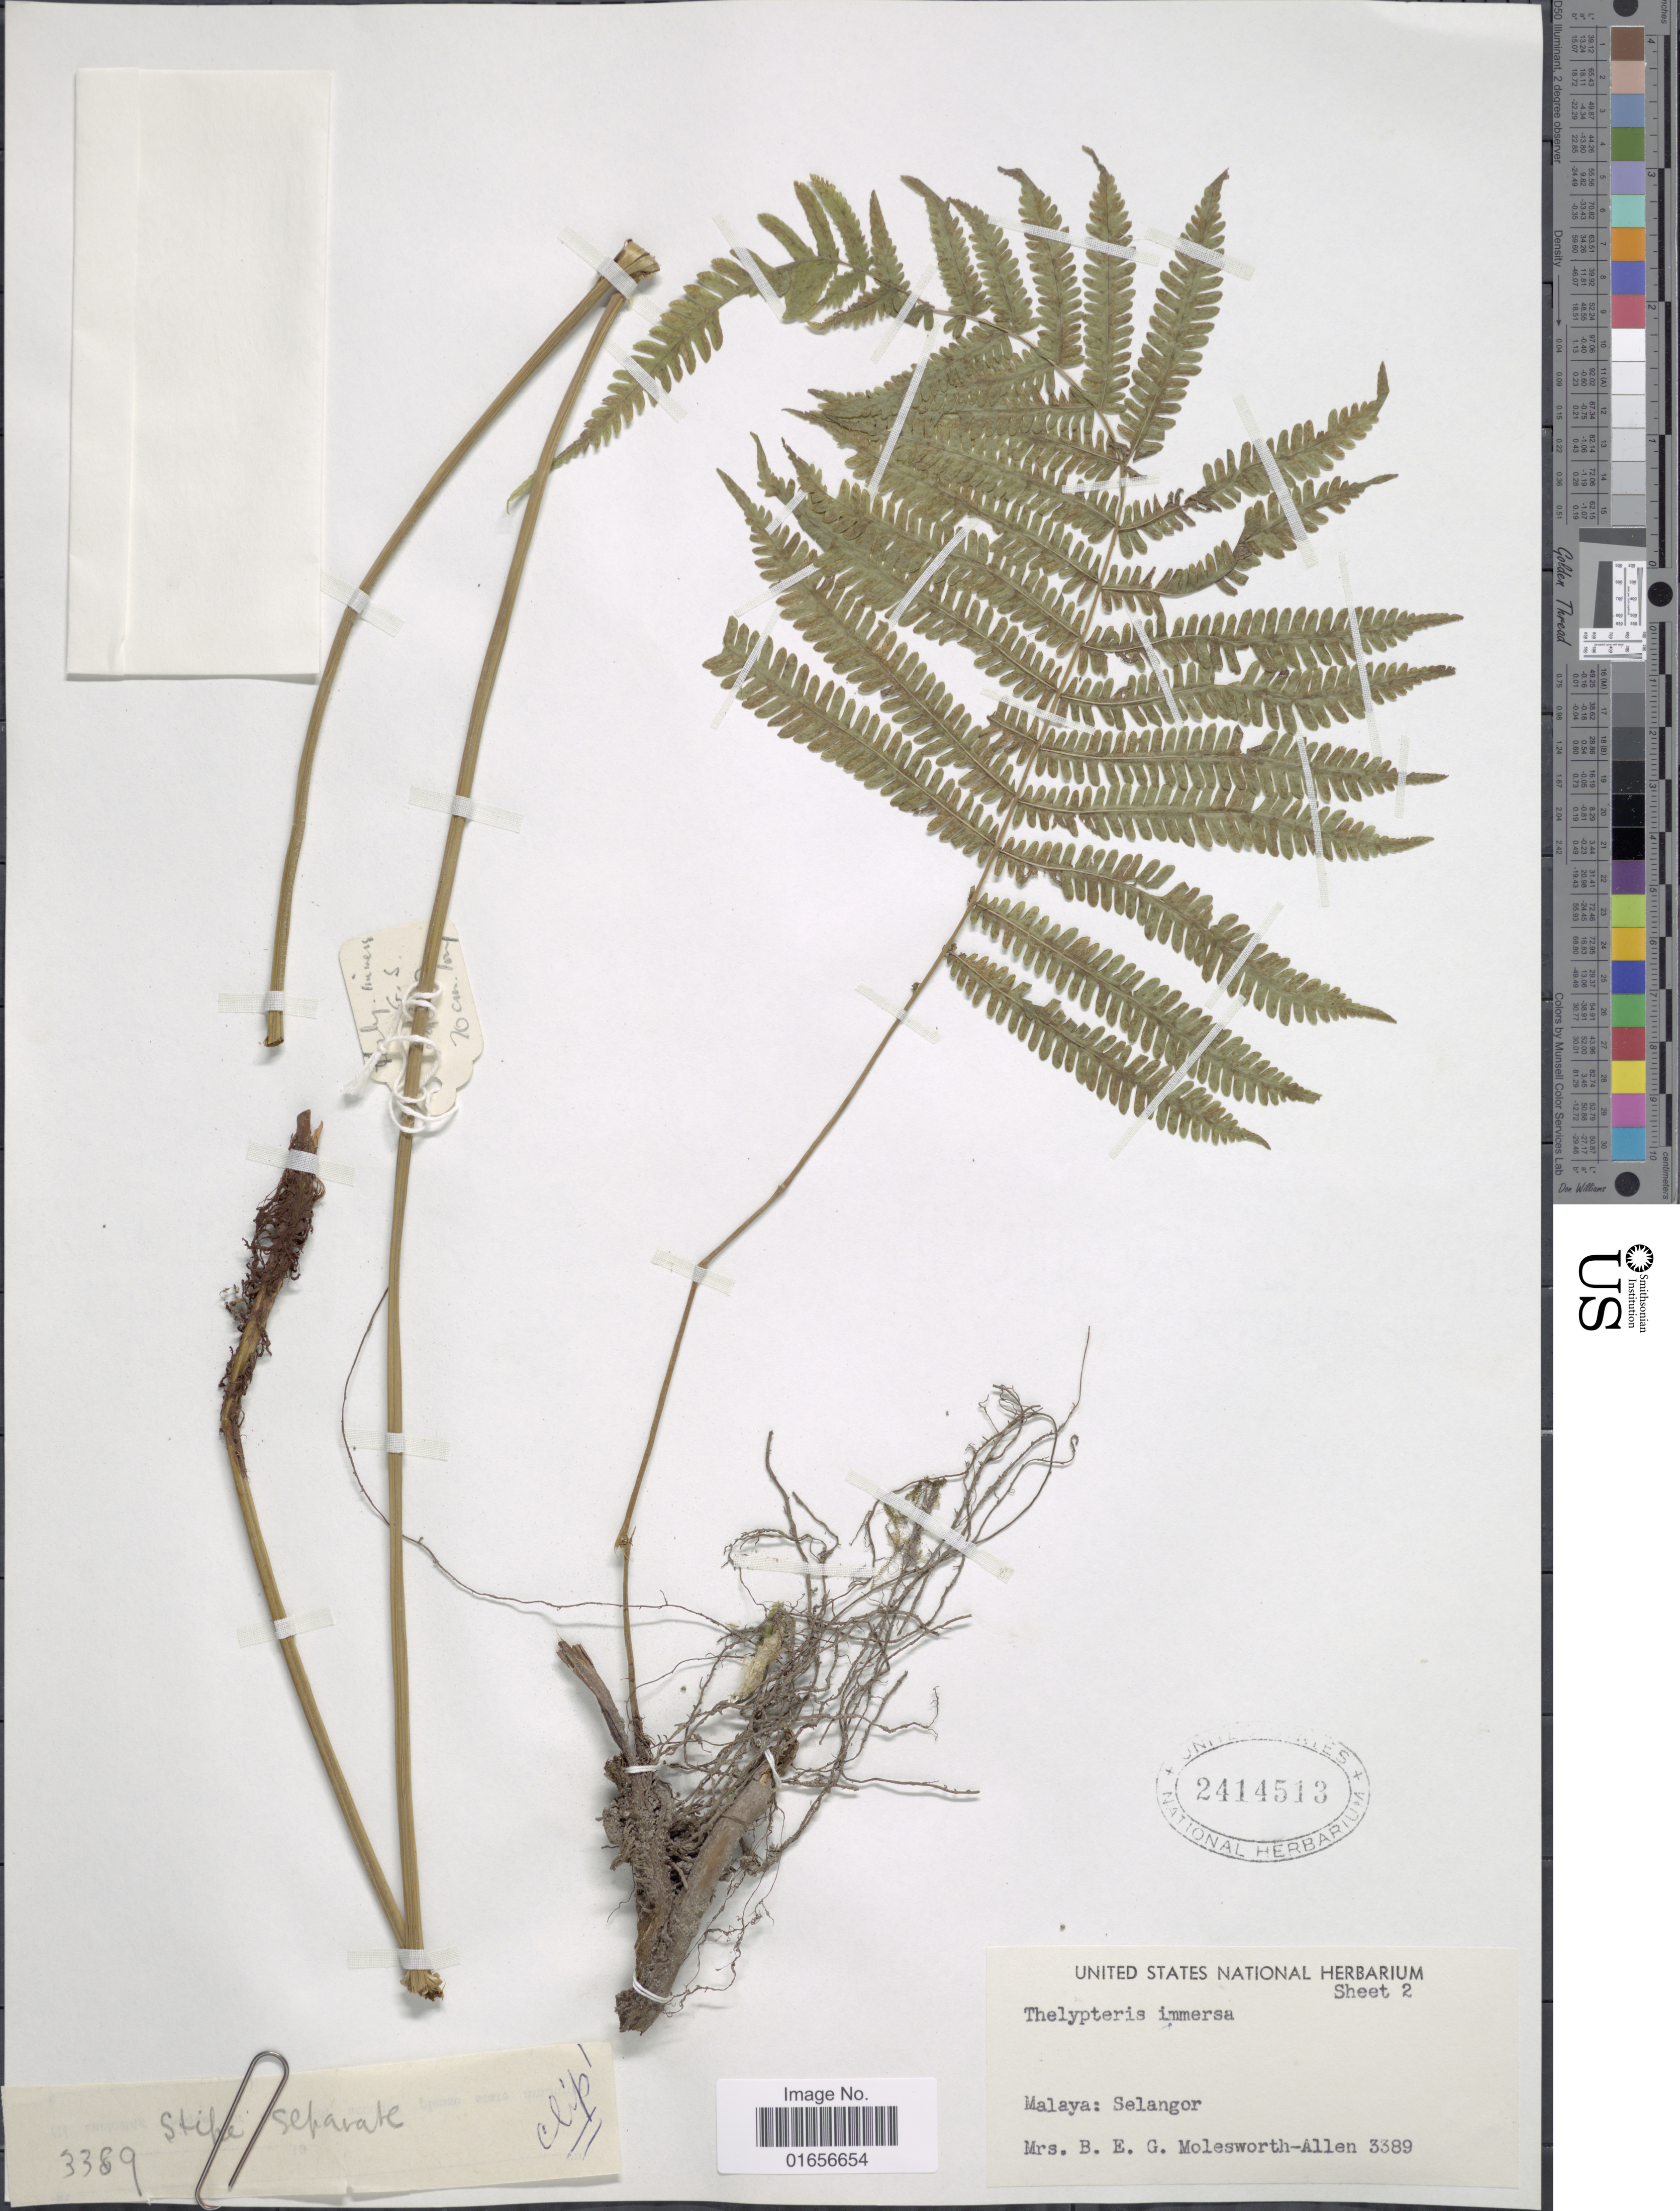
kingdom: Plantae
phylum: Tracheophyta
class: Polypodiopsida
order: Polypodiales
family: Thelypteridaceae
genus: Amphineuron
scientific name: Amphineuron immersum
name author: (Blume) Holttum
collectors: Mrs. B. E. G. Molesworth-Allen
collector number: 3389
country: Malaysia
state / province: Selangor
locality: Malaya: Selangor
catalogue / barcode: US 2414513